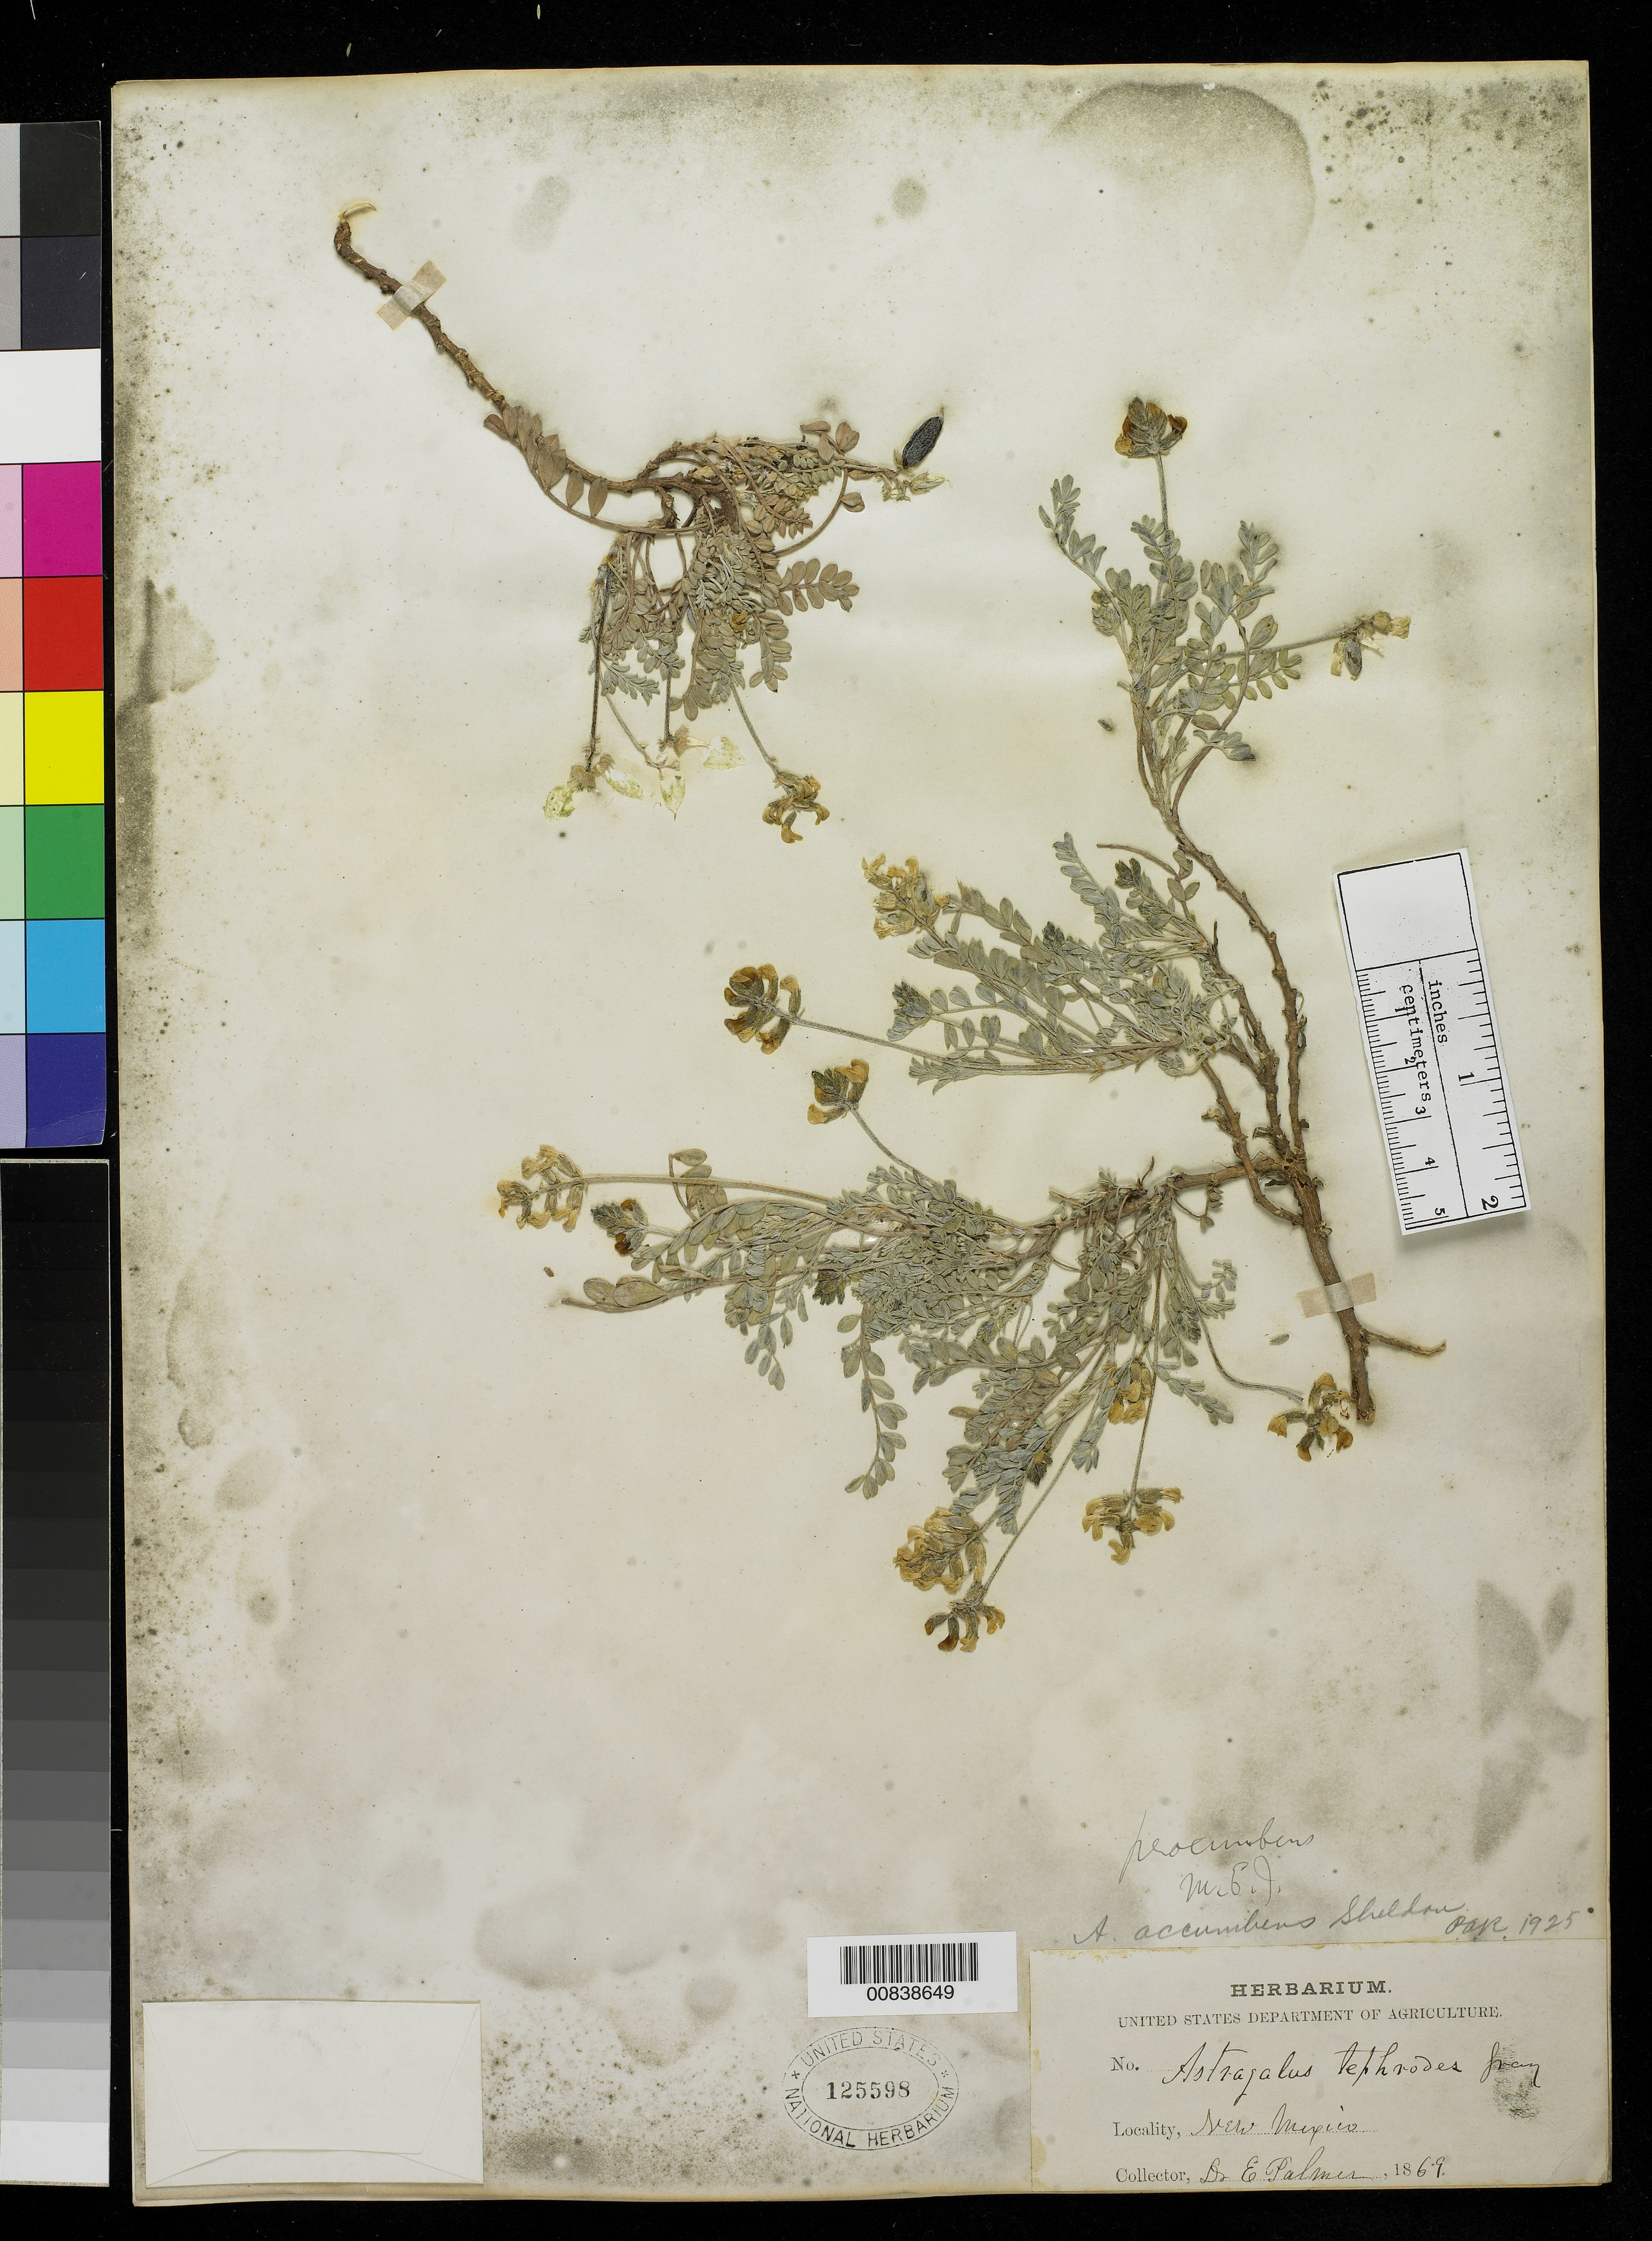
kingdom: Plantae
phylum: Tracheophyta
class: Magnoliopsida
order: Fabales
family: Fabaceae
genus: Astragalus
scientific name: Astragalus accumbens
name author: E. Sheld.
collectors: E. Palmer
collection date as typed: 1869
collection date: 1869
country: United States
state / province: New Mexico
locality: New Mexico.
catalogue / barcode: US 125598